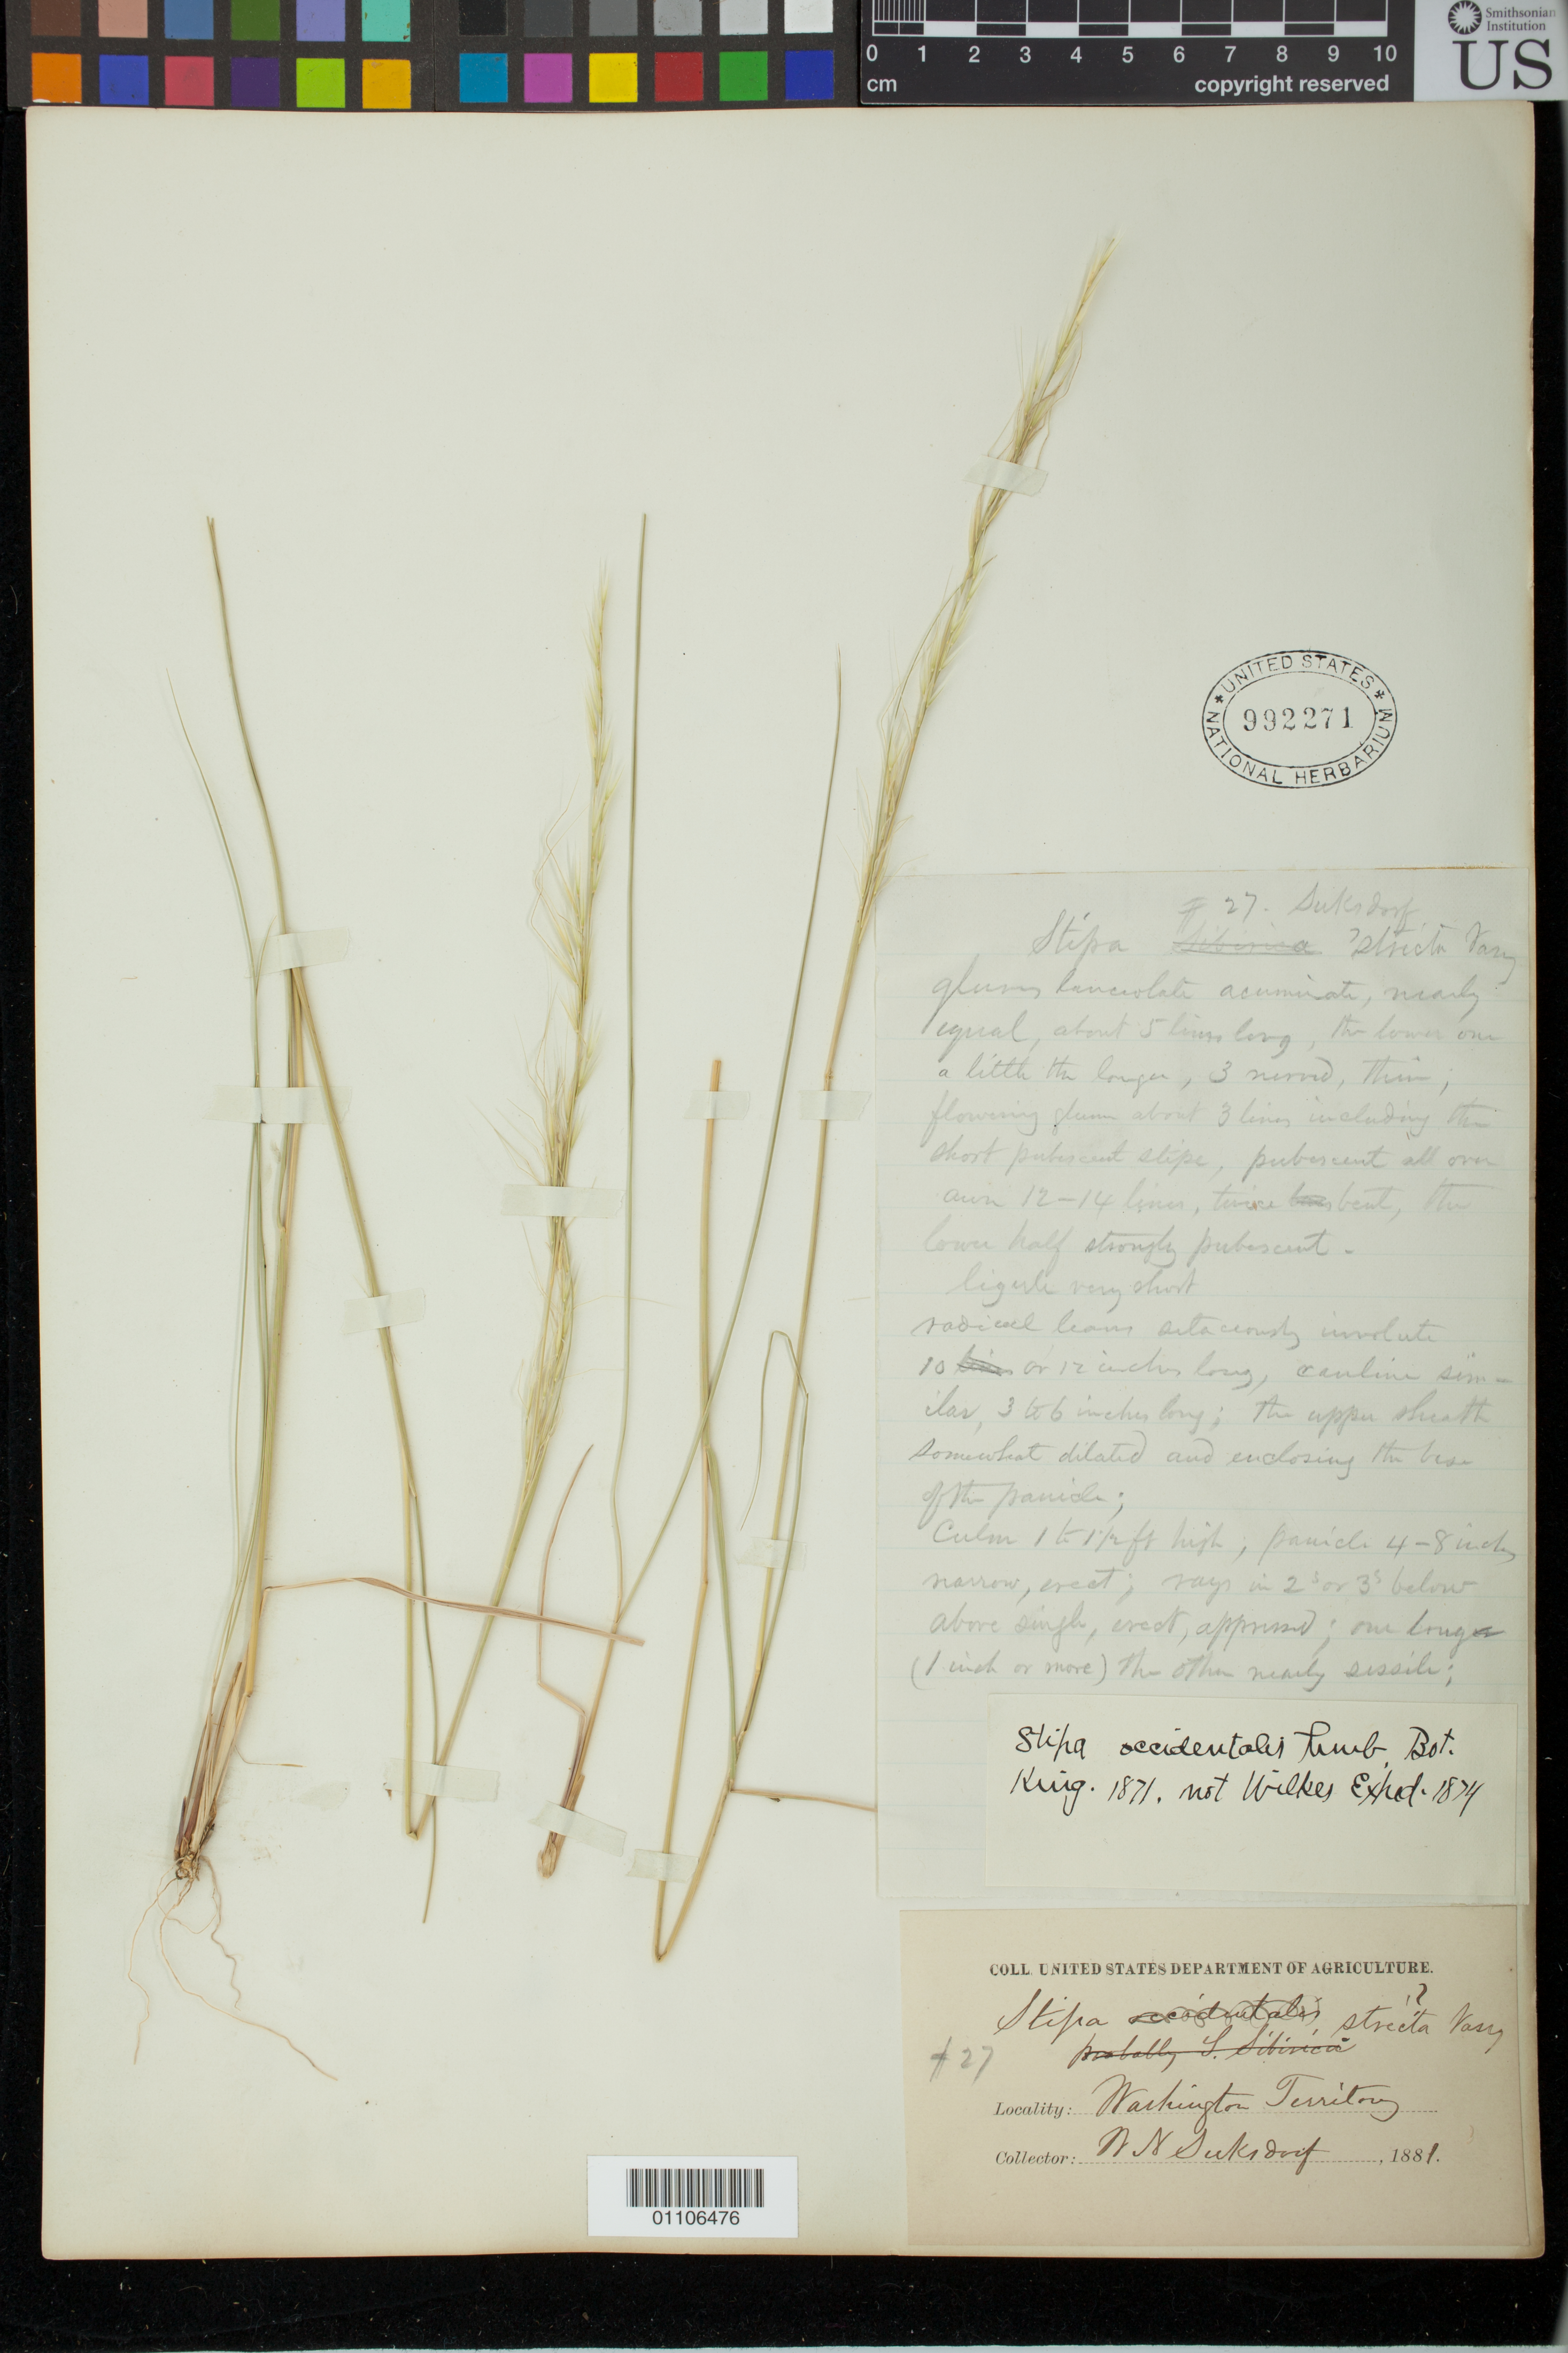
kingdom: Plantae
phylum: Tracheophyta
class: Liliopsida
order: Poales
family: Poaceae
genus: Stipa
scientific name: Stipa stricta Vasey, nom. illeg.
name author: Vasey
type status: Possible Type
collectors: W. N. Suksdorf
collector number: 27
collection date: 1881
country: United States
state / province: Washington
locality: Washington Territory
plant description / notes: Protologue cites "Oregon, W.N. Suksdorf, and through the Sierra Nevada Mountains". No Suksdorf specimen from Oregon has been found at US; several Suksdorf specimens from Washington Terr. (and at least one from California) are annotated with this name by Vasey and are apparently original material.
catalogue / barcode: US 992271